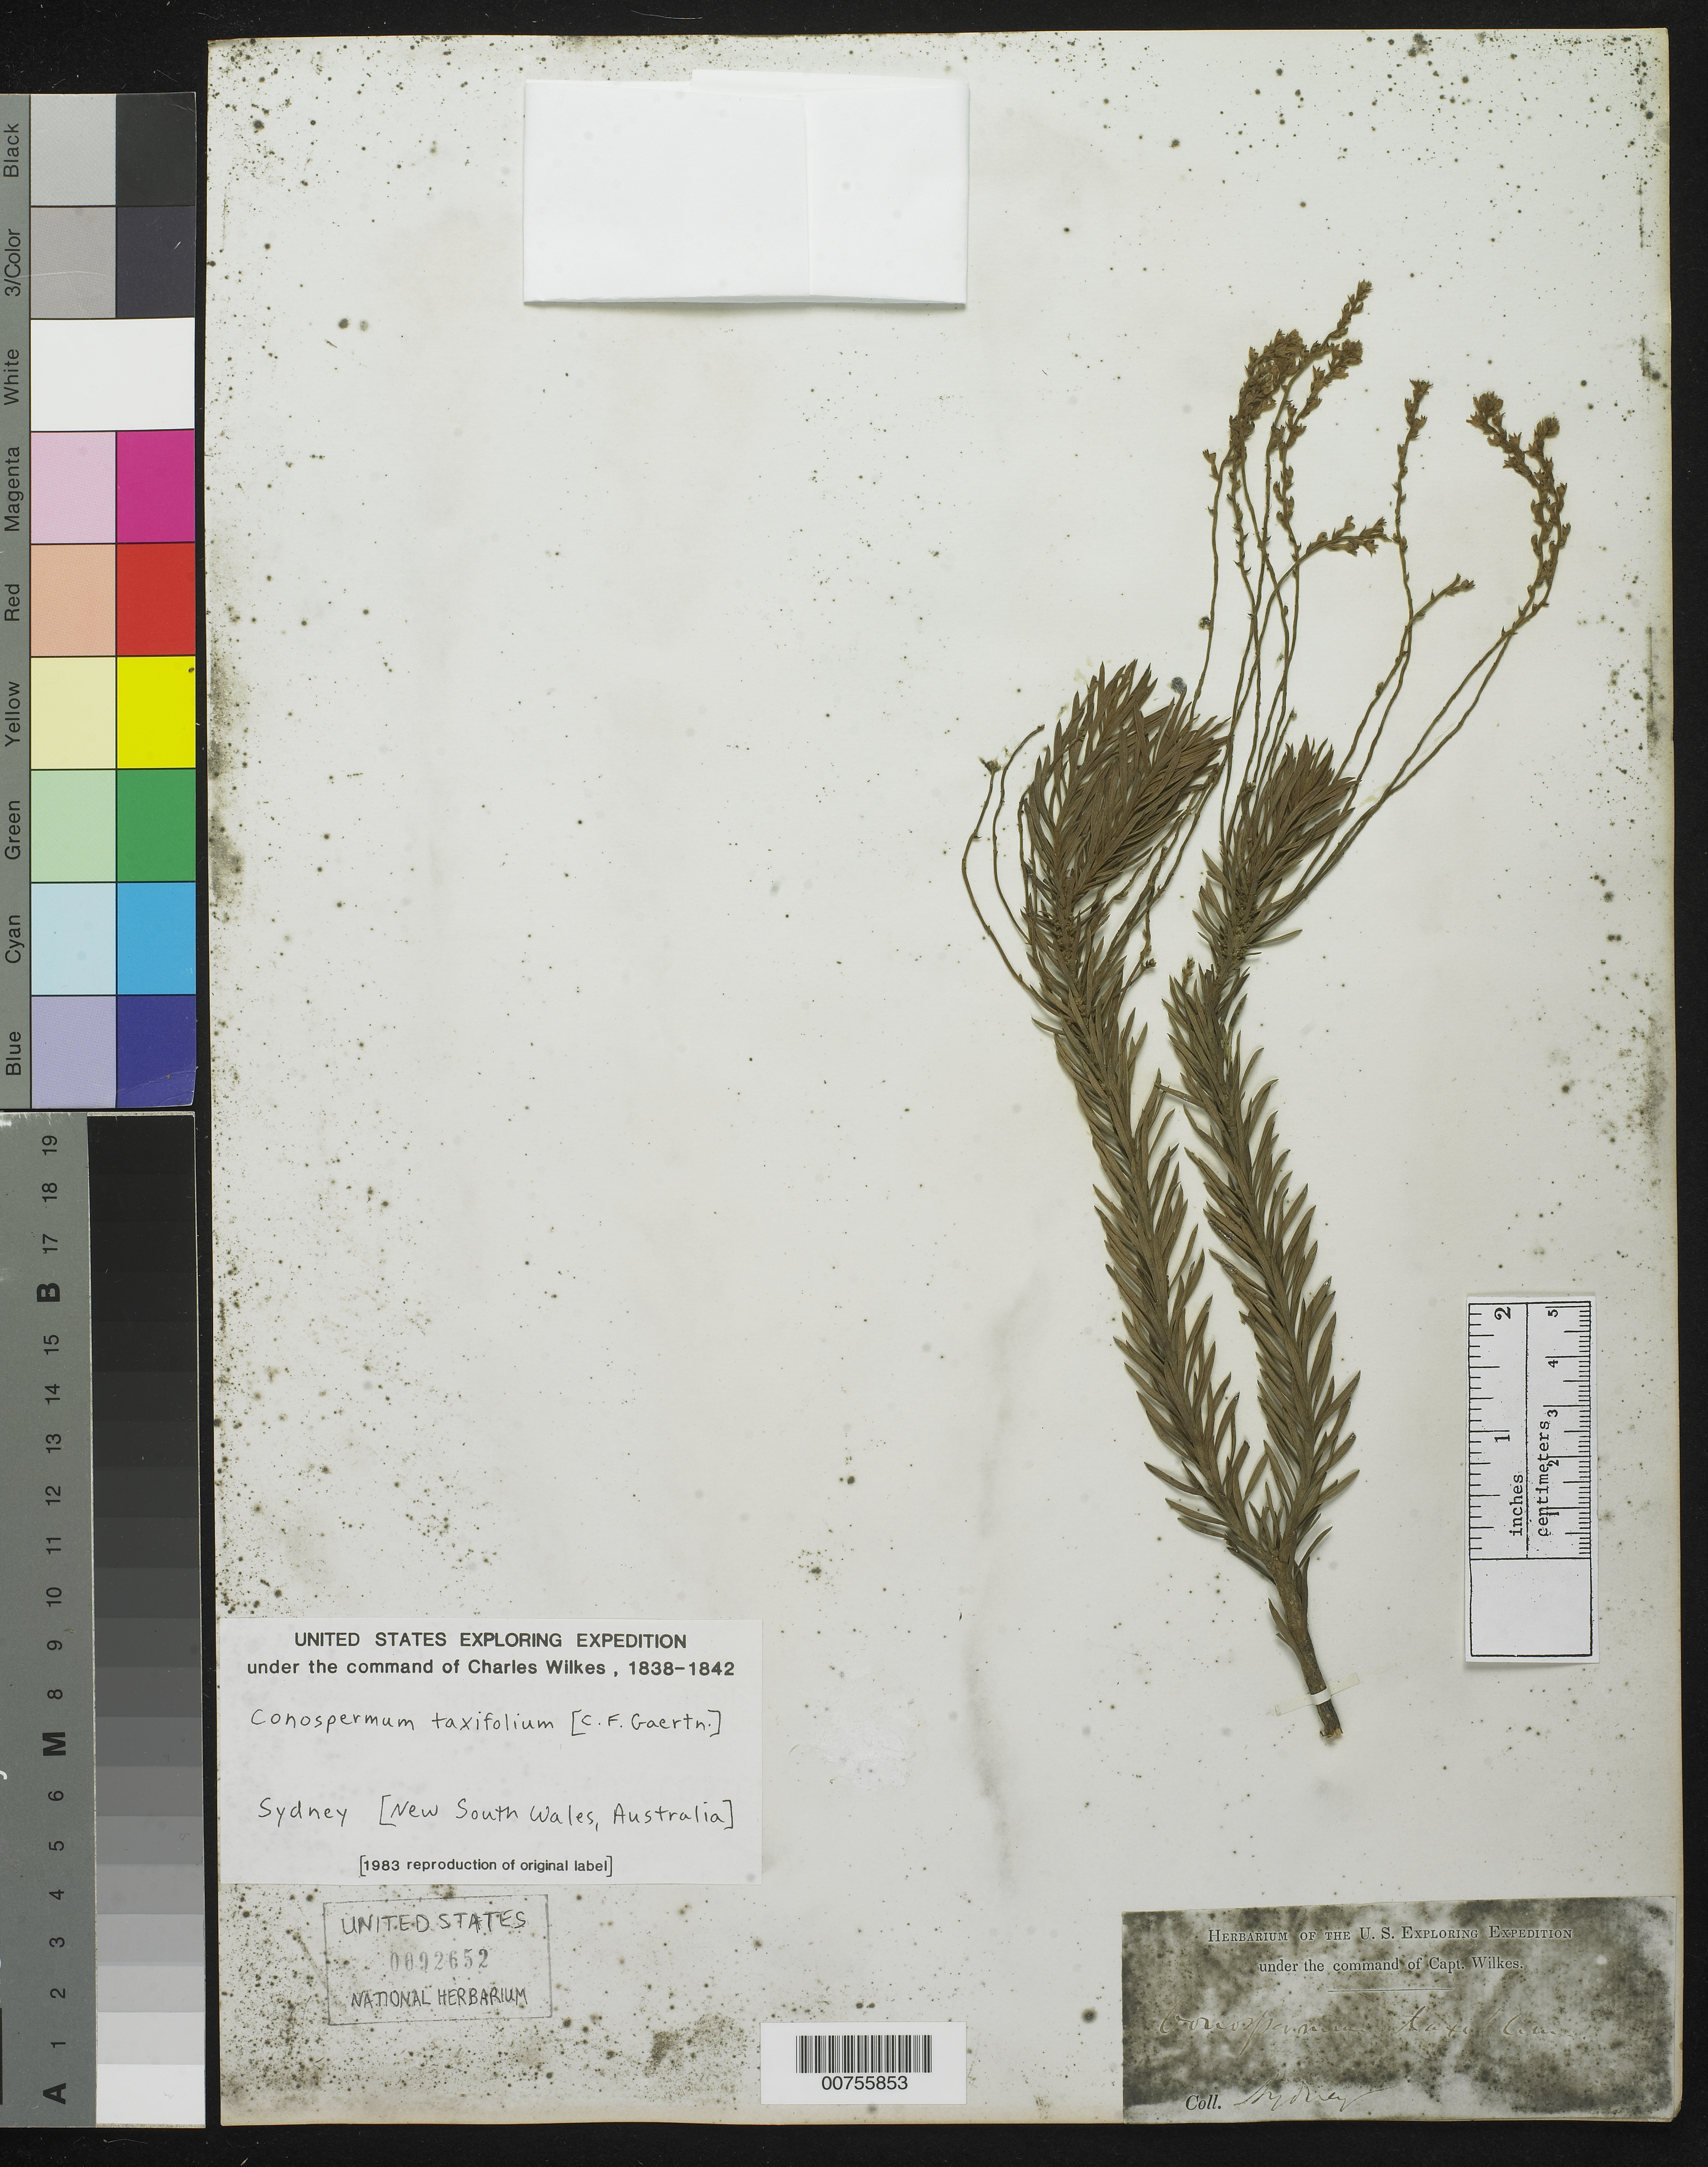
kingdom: Plantae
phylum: Tracheophyta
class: Magnoliopsida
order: Proteales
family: Proteaceae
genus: Conospermum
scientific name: Conospermum taxifolium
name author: Sm.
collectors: Wilkes Explor. Exped.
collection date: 1838/1842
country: Australia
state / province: New South Wales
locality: Sydney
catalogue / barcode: US 92652